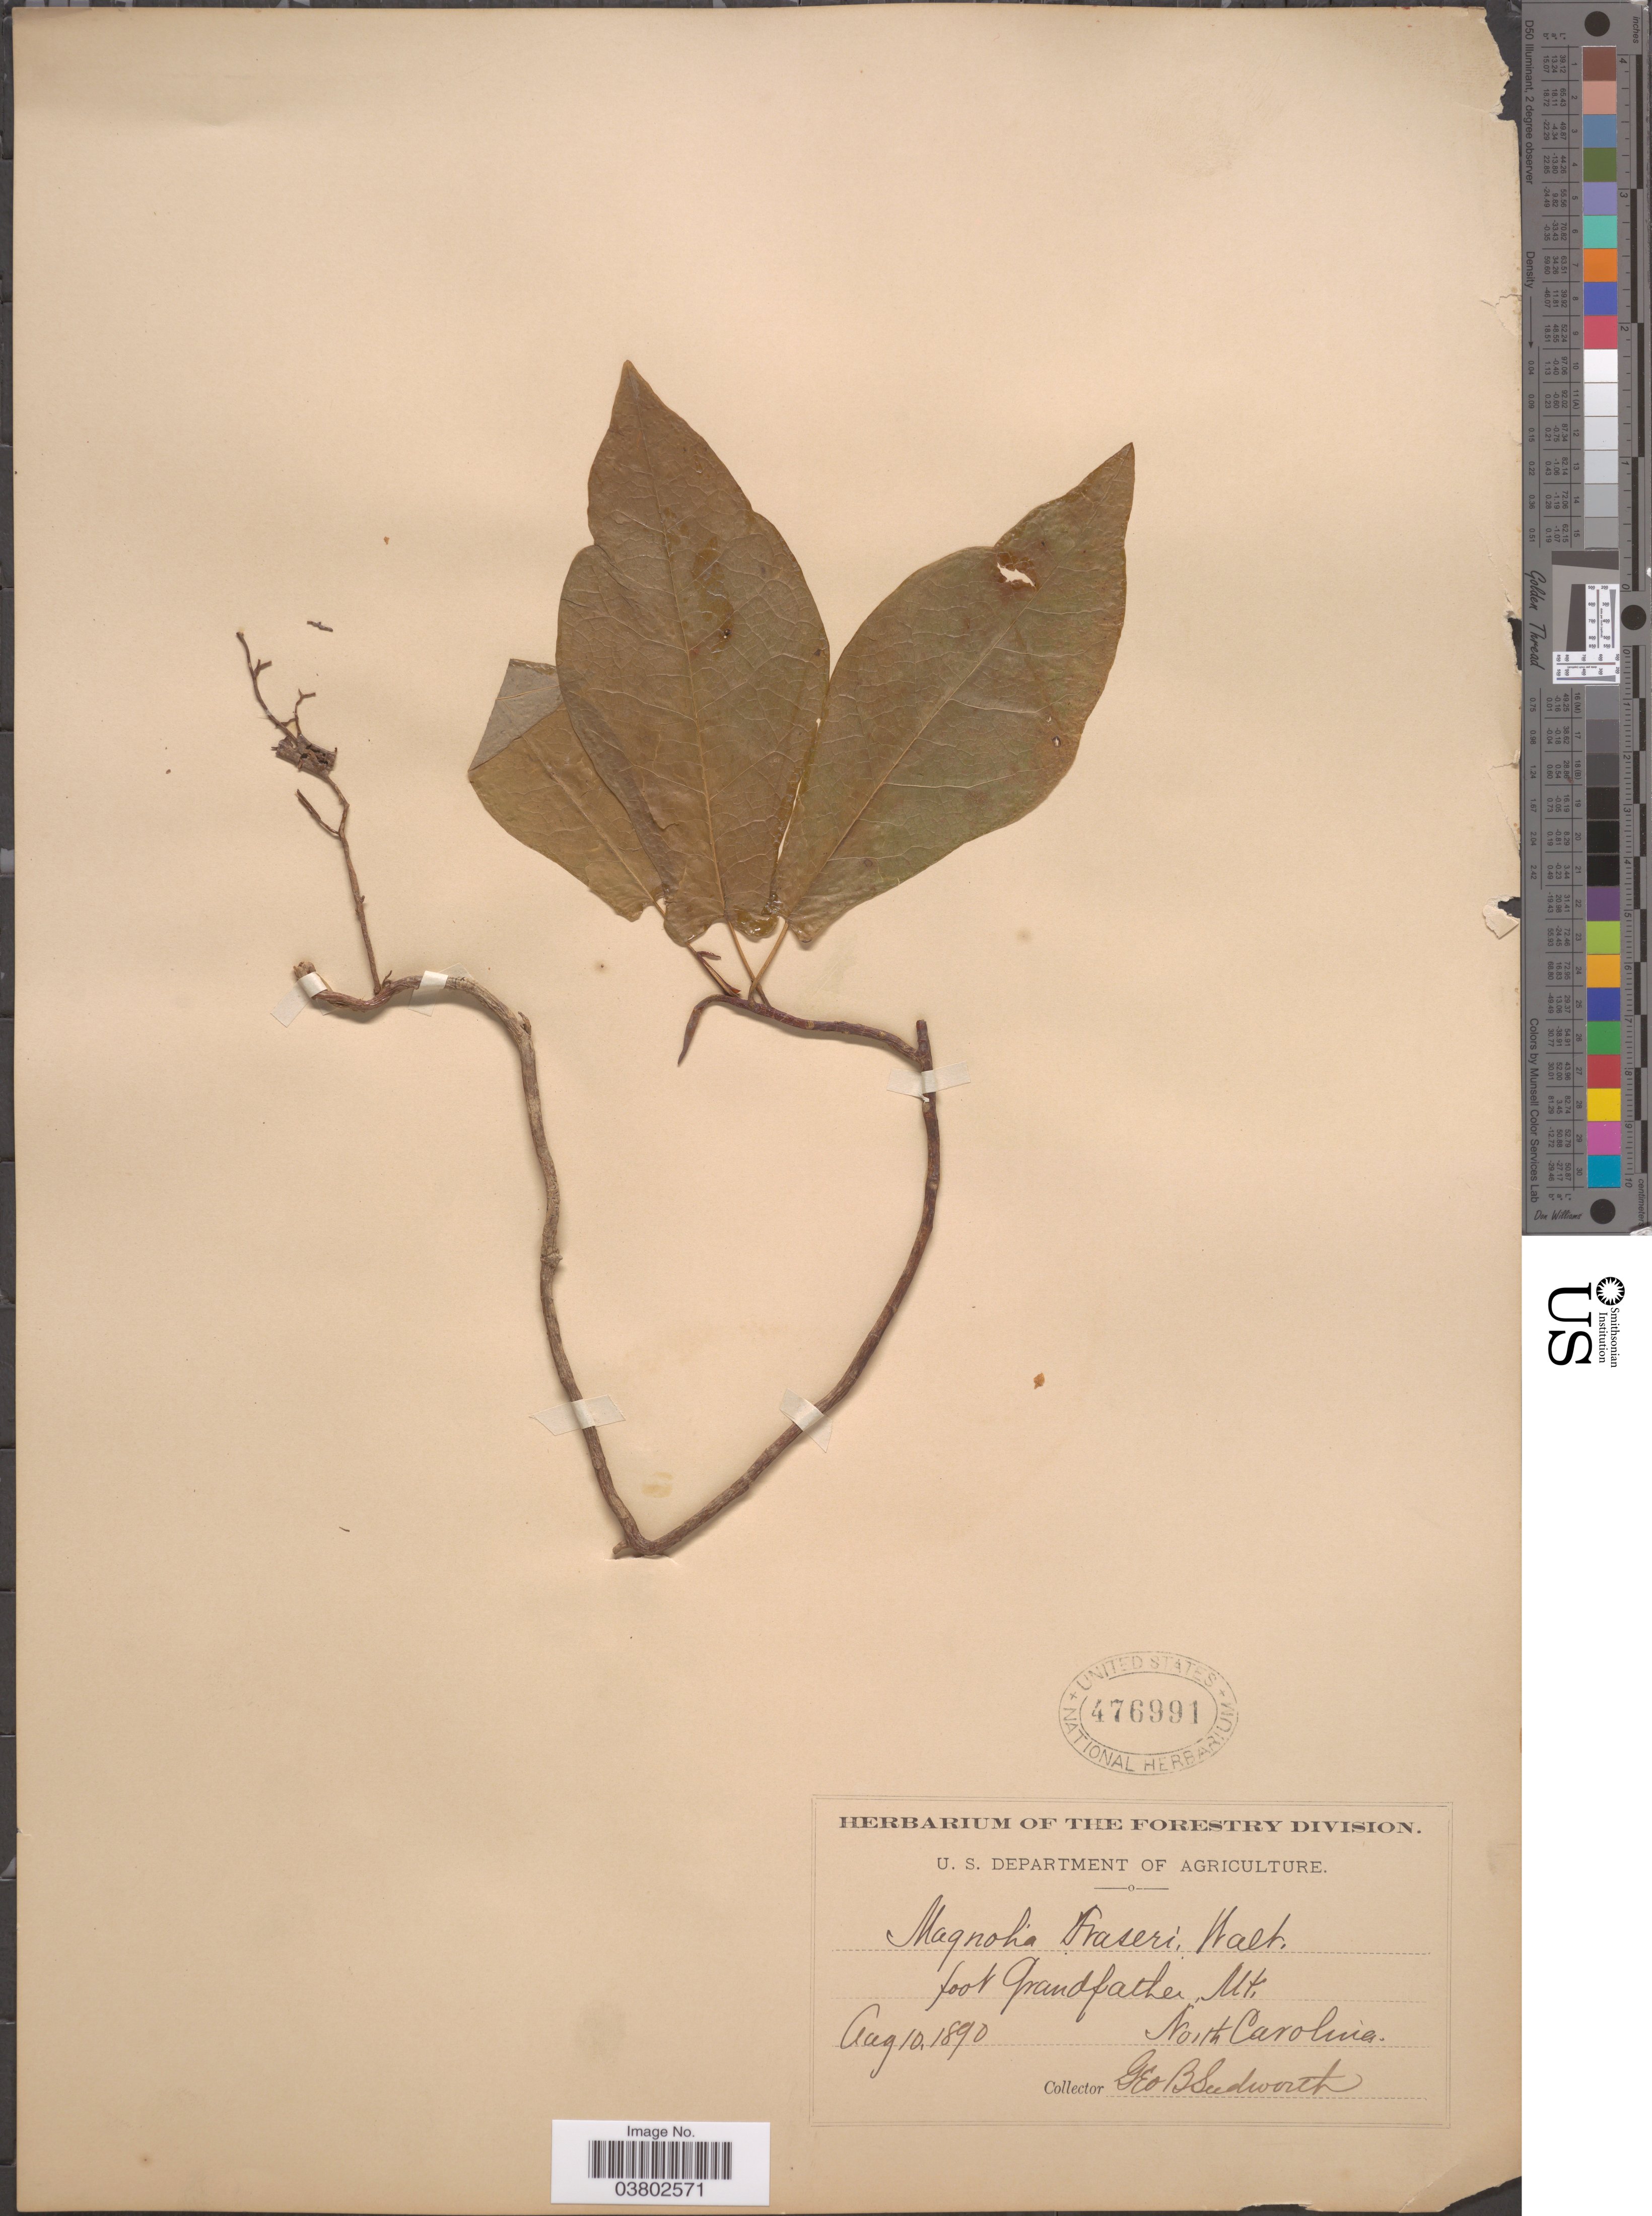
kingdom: Plantae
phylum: Tracheophyta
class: Magnoliopsida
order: Magnoliales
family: Magnoliaceae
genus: Magnolia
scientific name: Magnolia fraseri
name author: Walter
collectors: G. B. Sudworth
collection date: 1890-08-10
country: United States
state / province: North Carolina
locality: Foot Grandfather Mt.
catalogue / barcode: US 476991